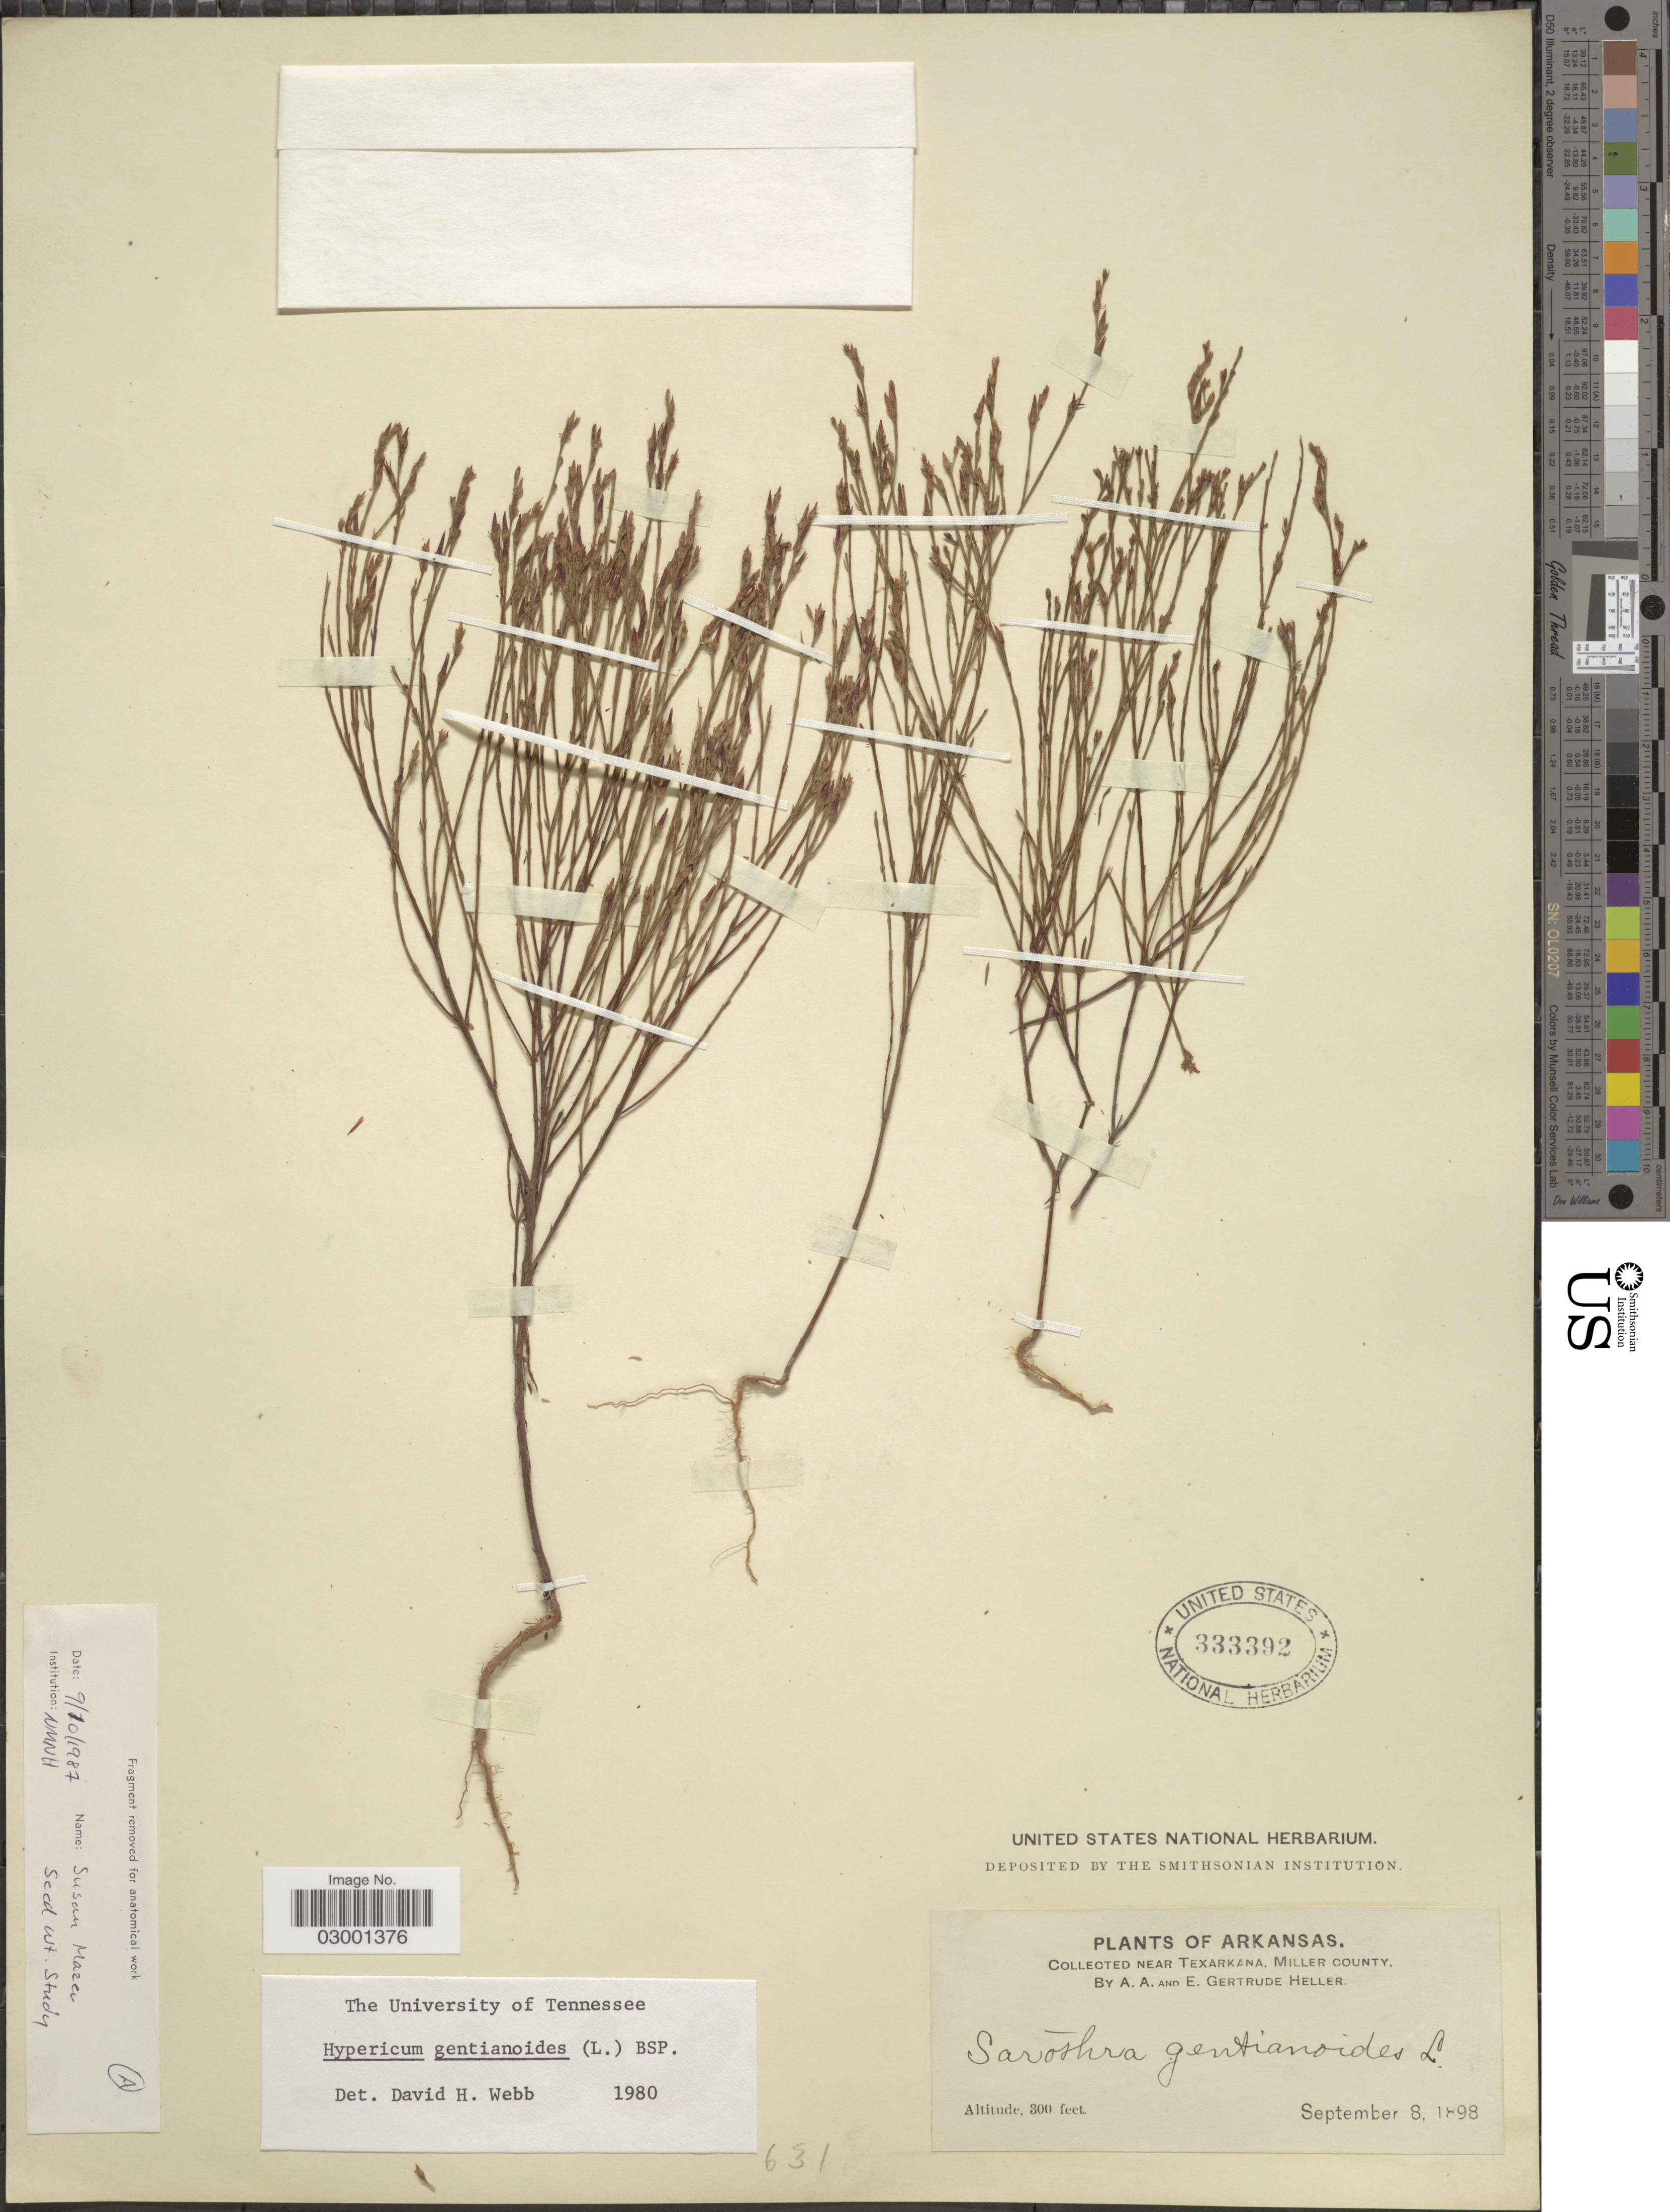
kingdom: Plantae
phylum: Tracheophyta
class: Magnoliopsida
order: Malpighiales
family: Hypericaceae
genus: Hypericum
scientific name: Hypericum gentianoides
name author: (L.) Britton, Stearns & Poggenb.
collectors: A. A. Heller & E. G. Heller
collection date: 1898-09-08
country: United States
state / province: Arkansas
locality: Near Texarkana, Miller County.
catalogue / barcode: US 333392